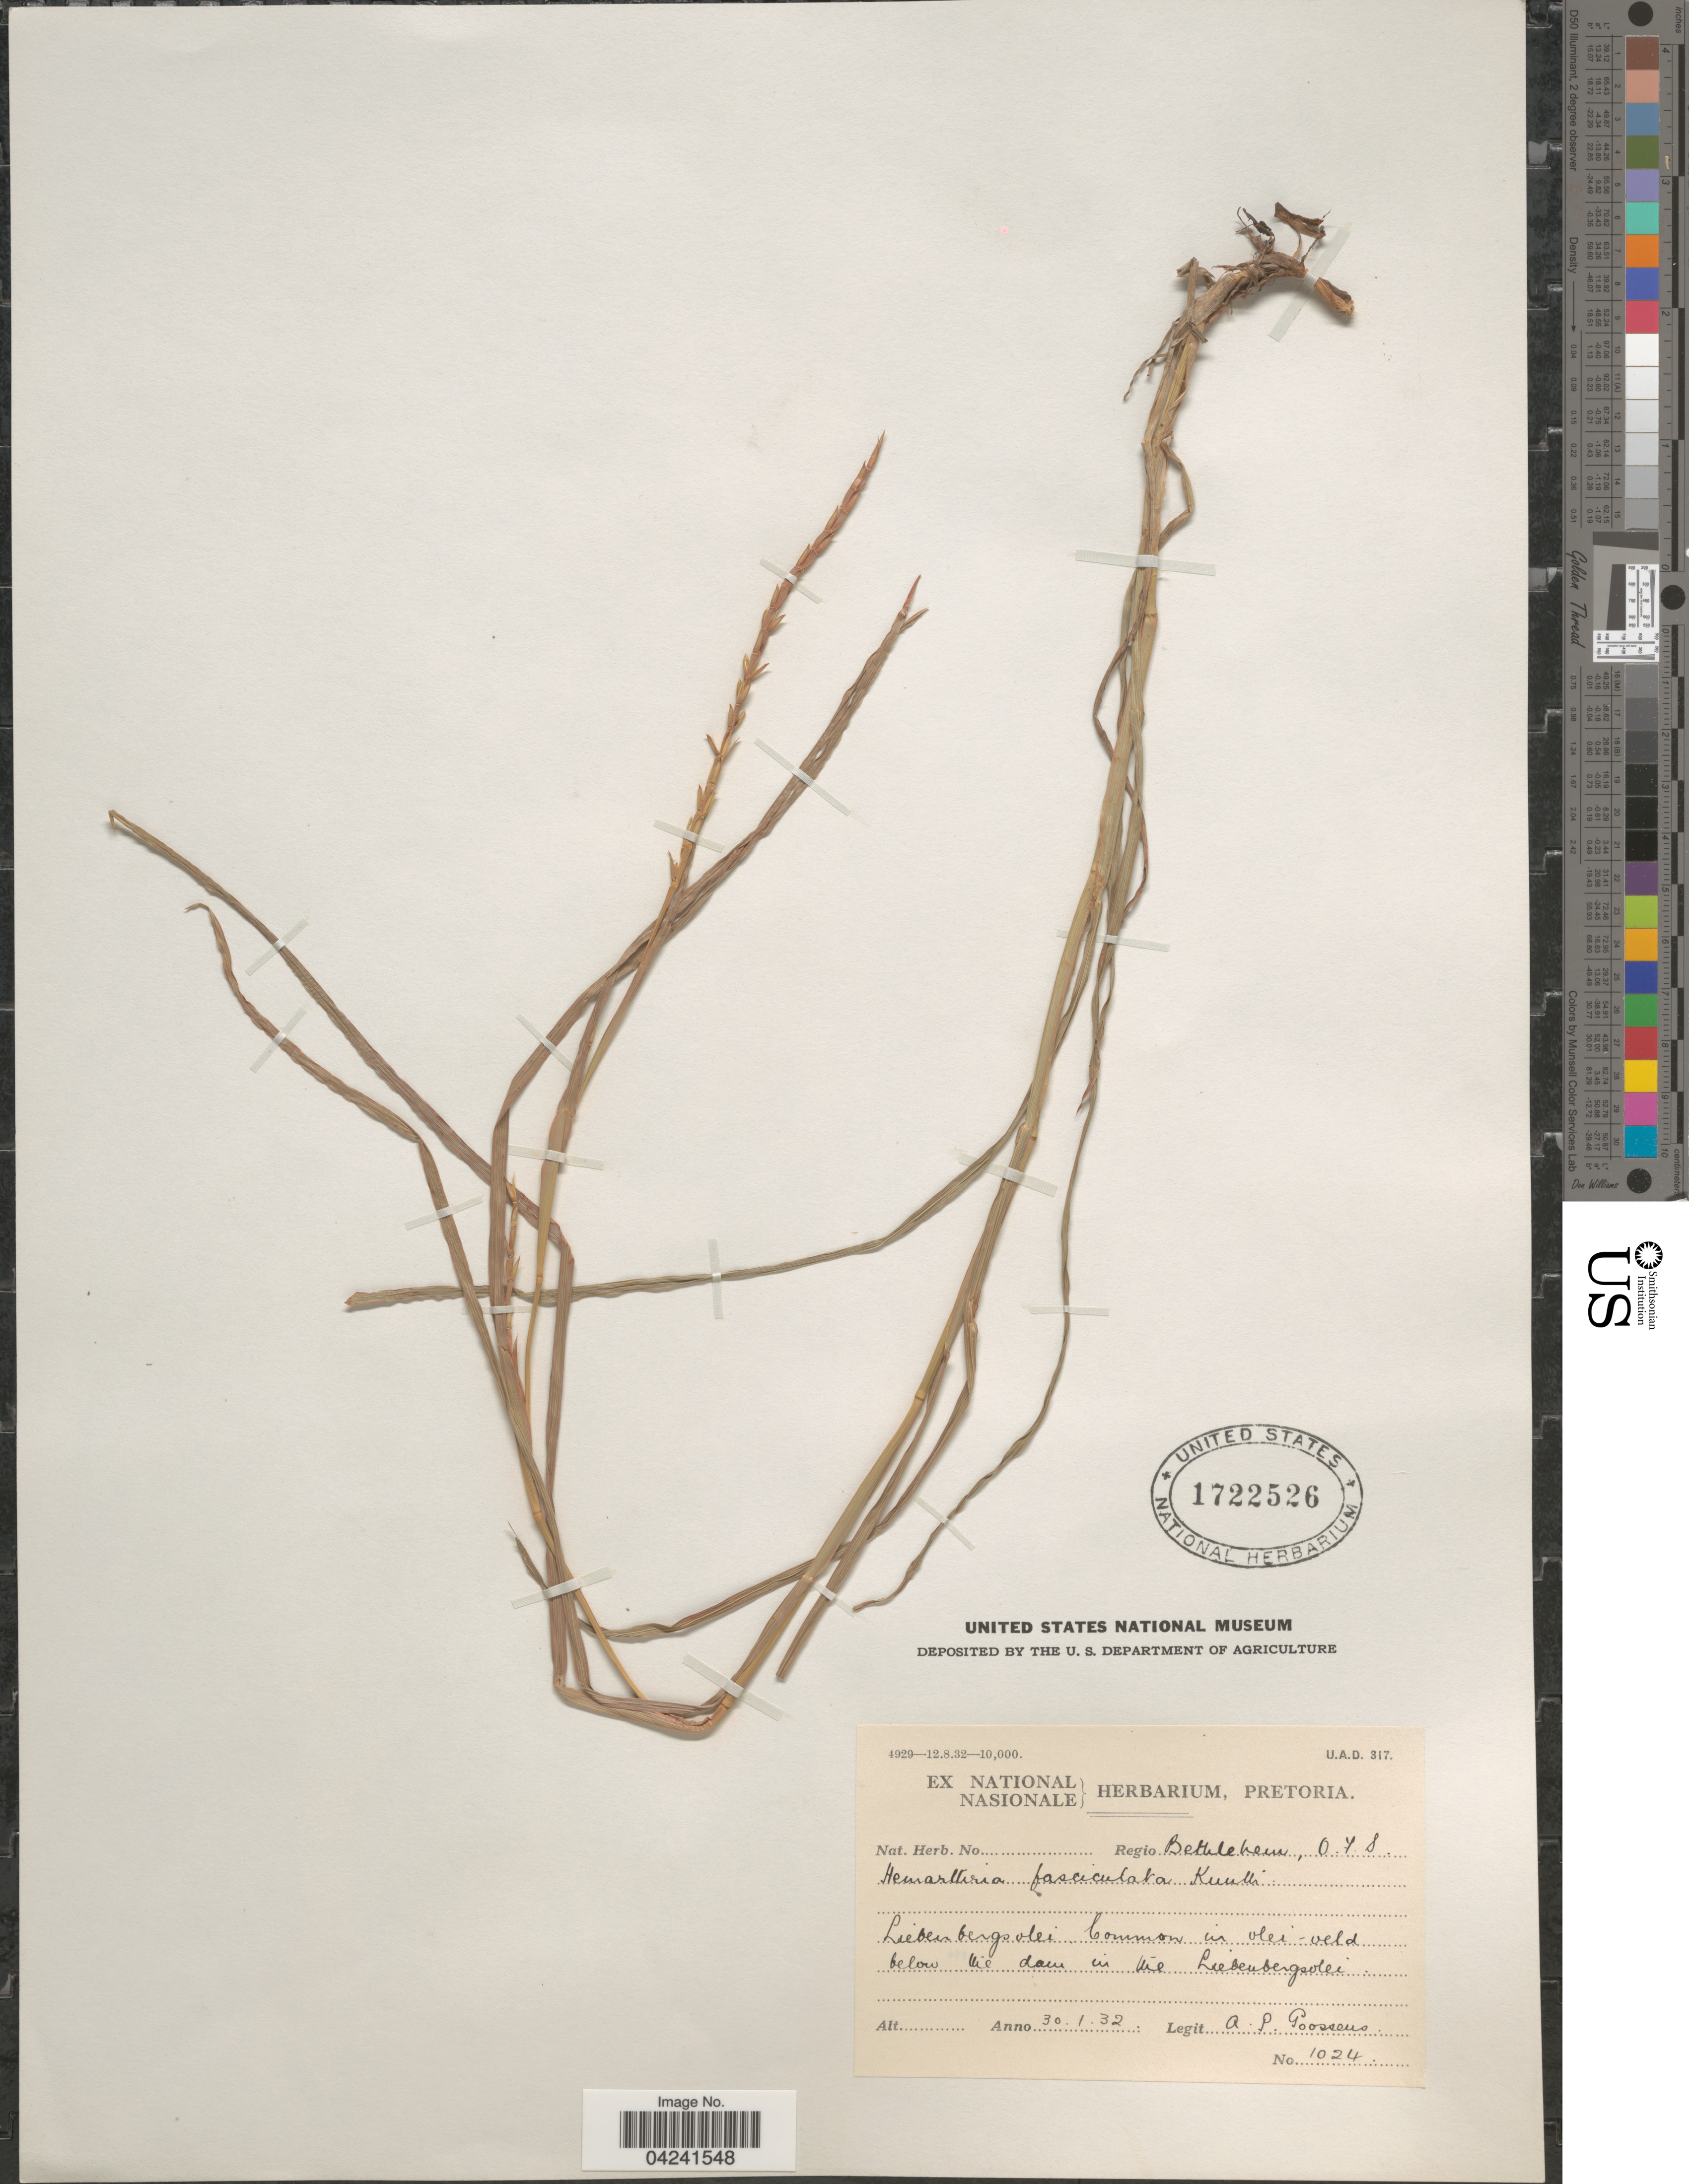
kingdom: Plantae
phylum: Tracheophyta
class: Liliopsida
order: Poales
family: Poaceae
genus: Hemarthria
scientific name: Hemarthria altissima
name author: (Poir.) Stapf & C. E. Hubb.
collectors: A. P. G. Goossens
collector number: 1024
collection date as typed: Transcribed d/m/y: 30/1/32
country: South Africa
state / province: Free State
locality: Regio Bethlehem, O. F. S. Liebenbergsvlei. In vlei-veld below the dam in the Liebenbergsvlei.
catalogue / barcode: US 1722526